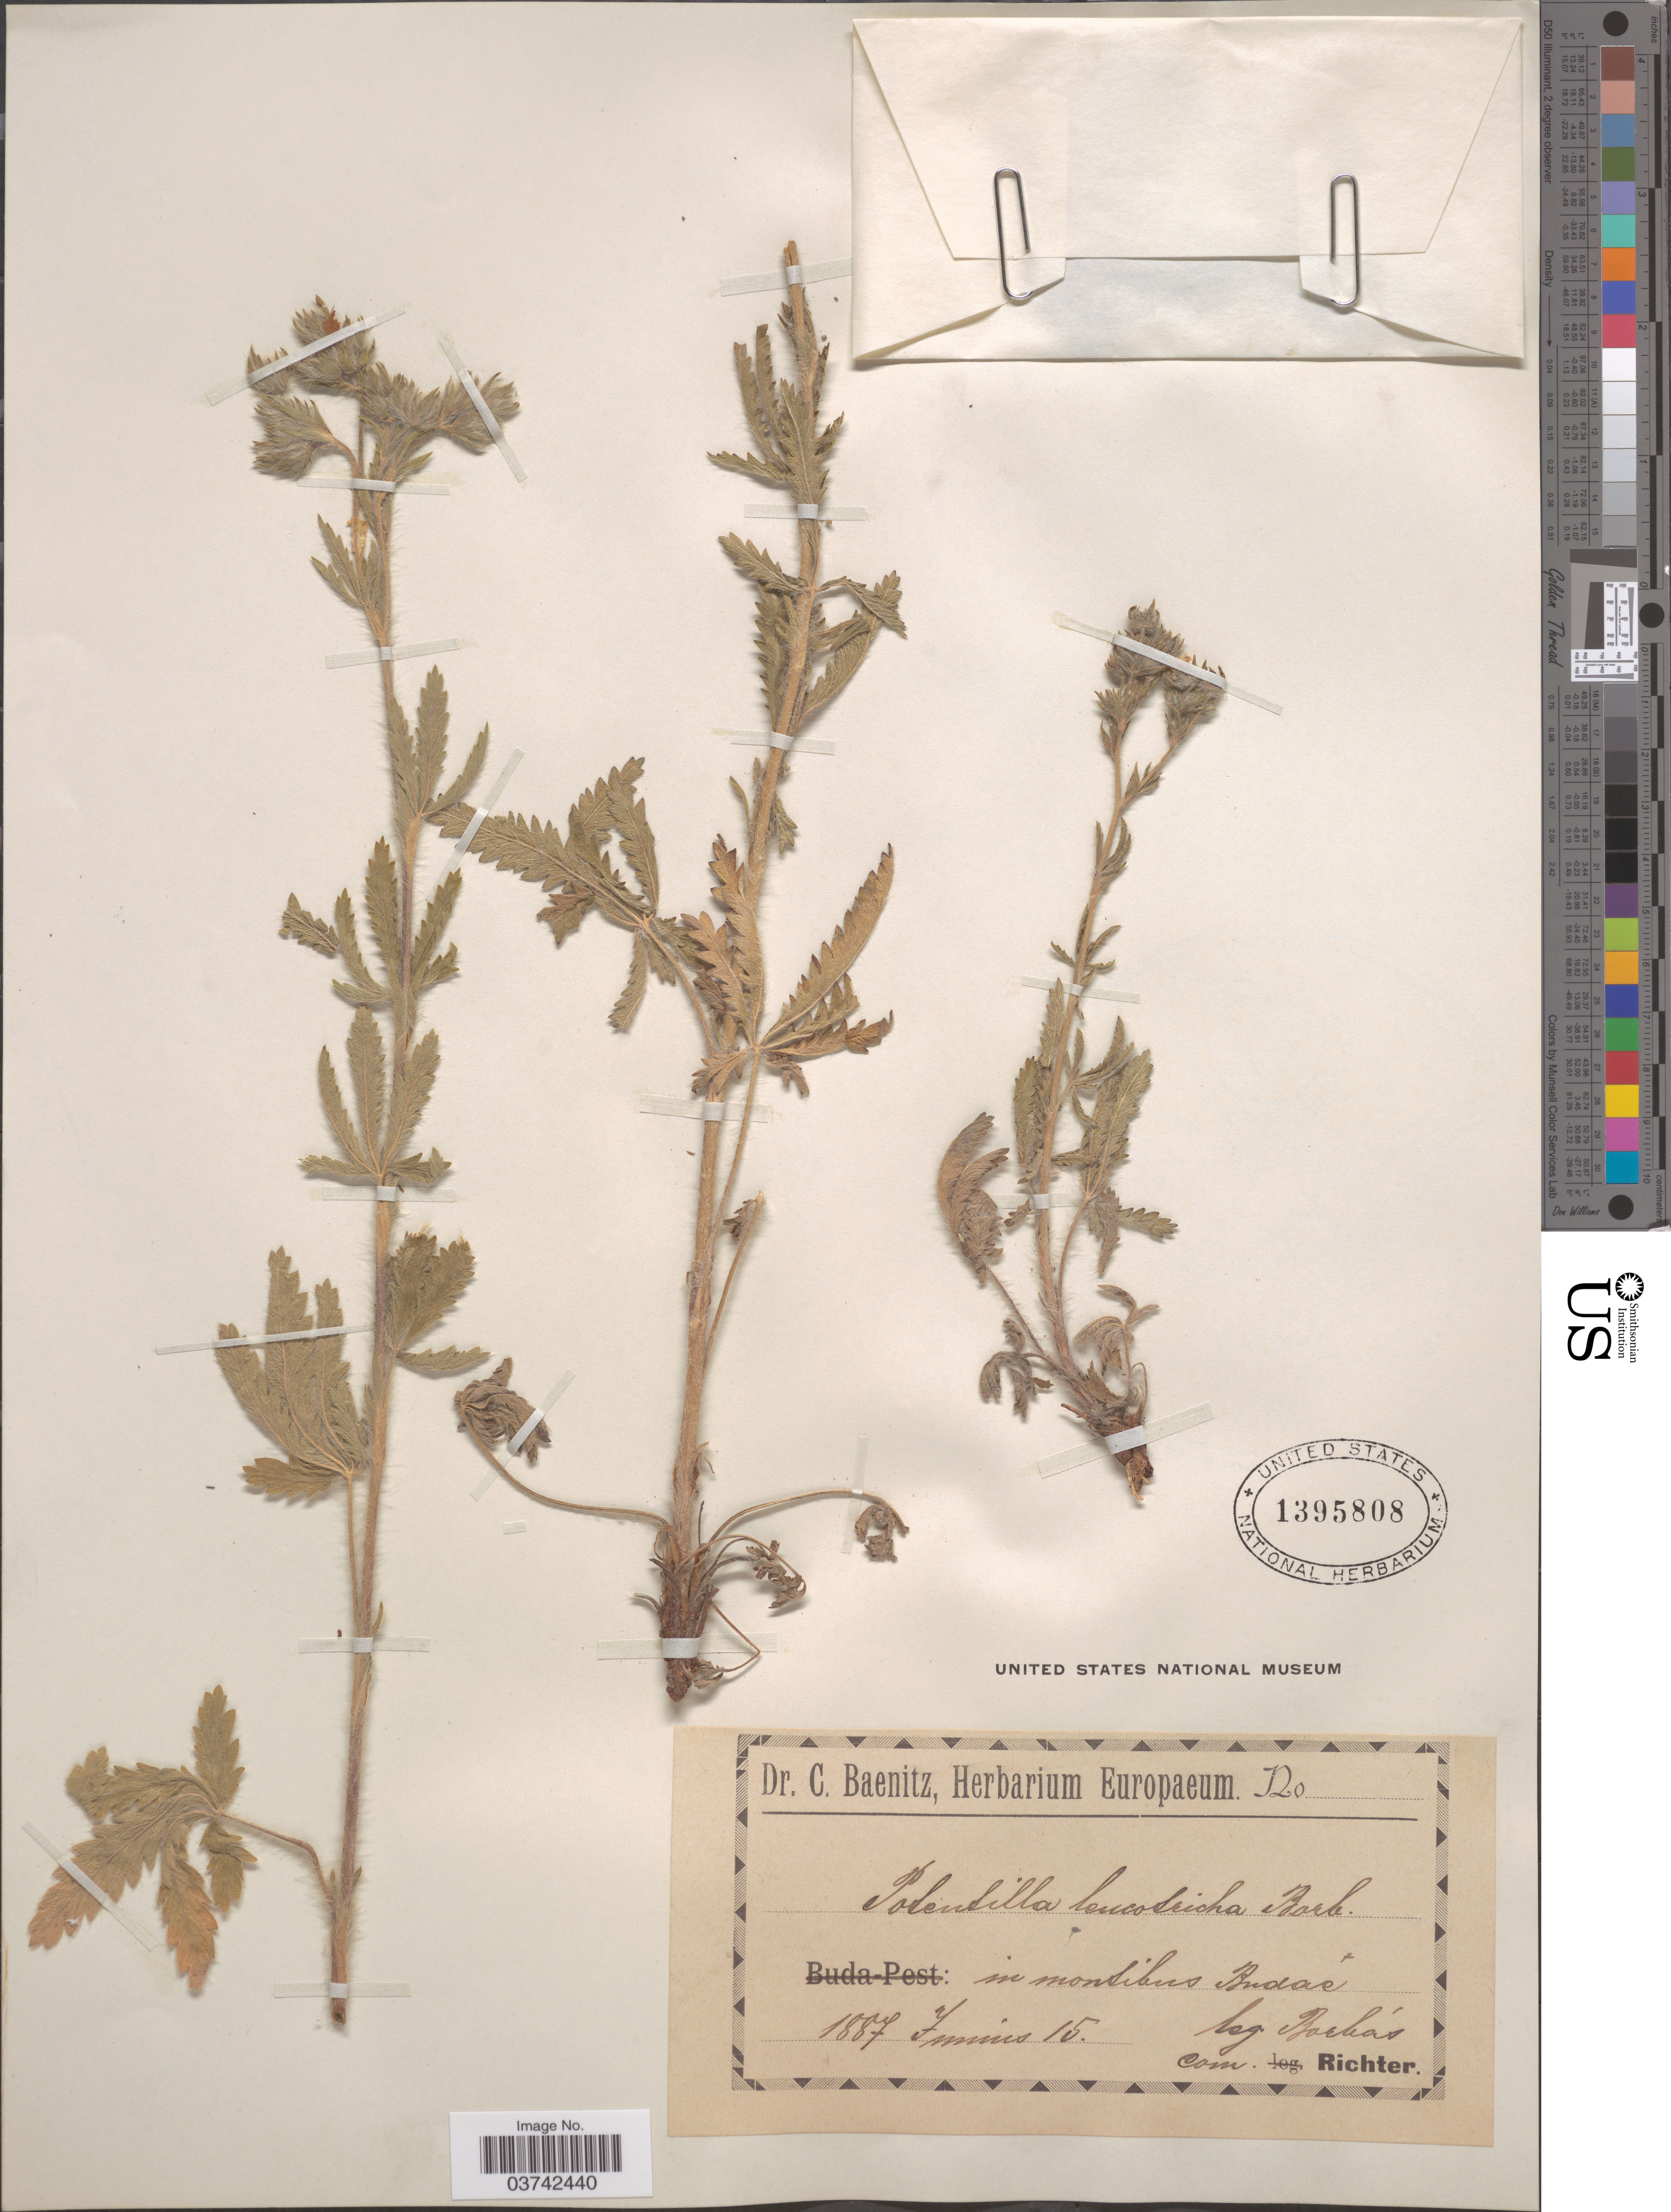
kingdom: Plantae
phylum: Tracheophyta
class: Magnoliopsida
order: Rosales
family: Rosaceae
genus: Potentilla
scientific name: Potentilla leucotricha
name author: Borbás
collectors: V. von Borbás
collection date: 1887-06-15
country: Hungary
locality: In montibus Budae.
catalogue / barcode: US 1395808